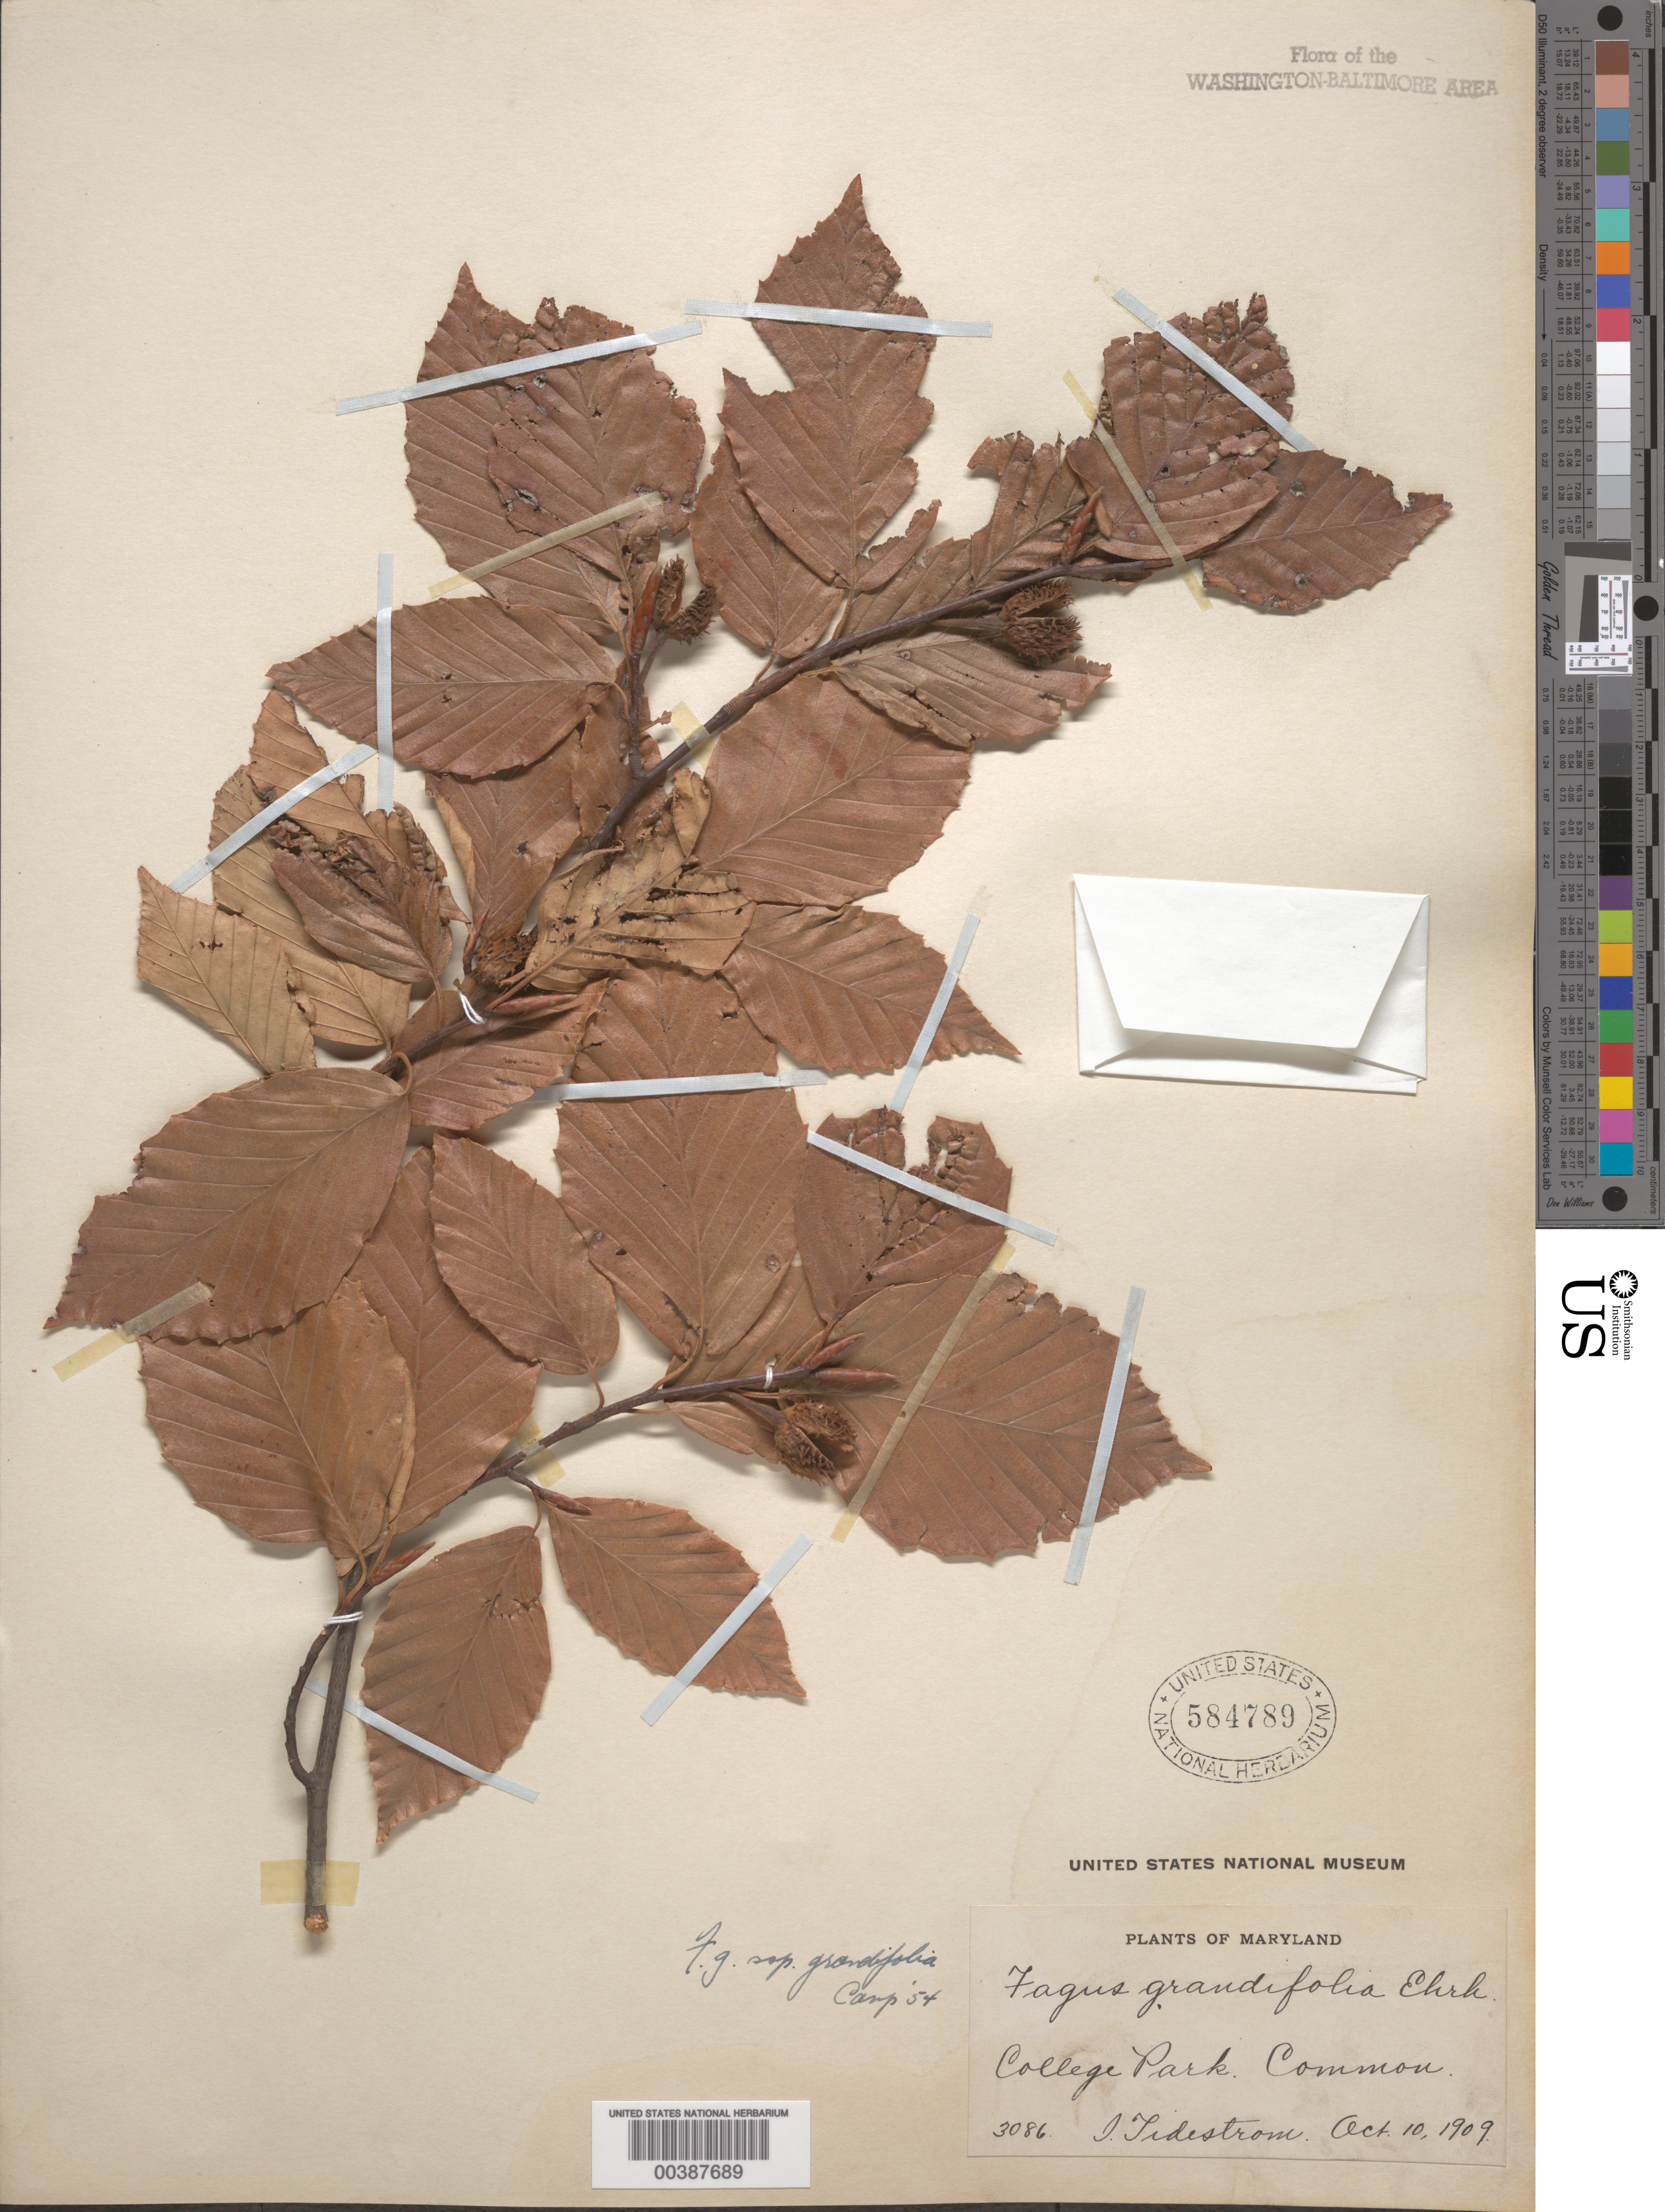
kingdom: Plantae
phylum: Tracheophyta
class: Magnoliopsida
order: Fagales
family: Fagaceae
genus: Fagus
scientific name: Fagus grandifolia subsp. grandifolia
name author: Ehrh.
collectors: I. F. Tidestrom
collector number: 3086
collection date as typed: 10 Oct 1909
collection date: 1909-10-10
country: United States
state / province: Maryland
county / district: Prince George's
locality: College Park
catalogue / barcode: US 584789